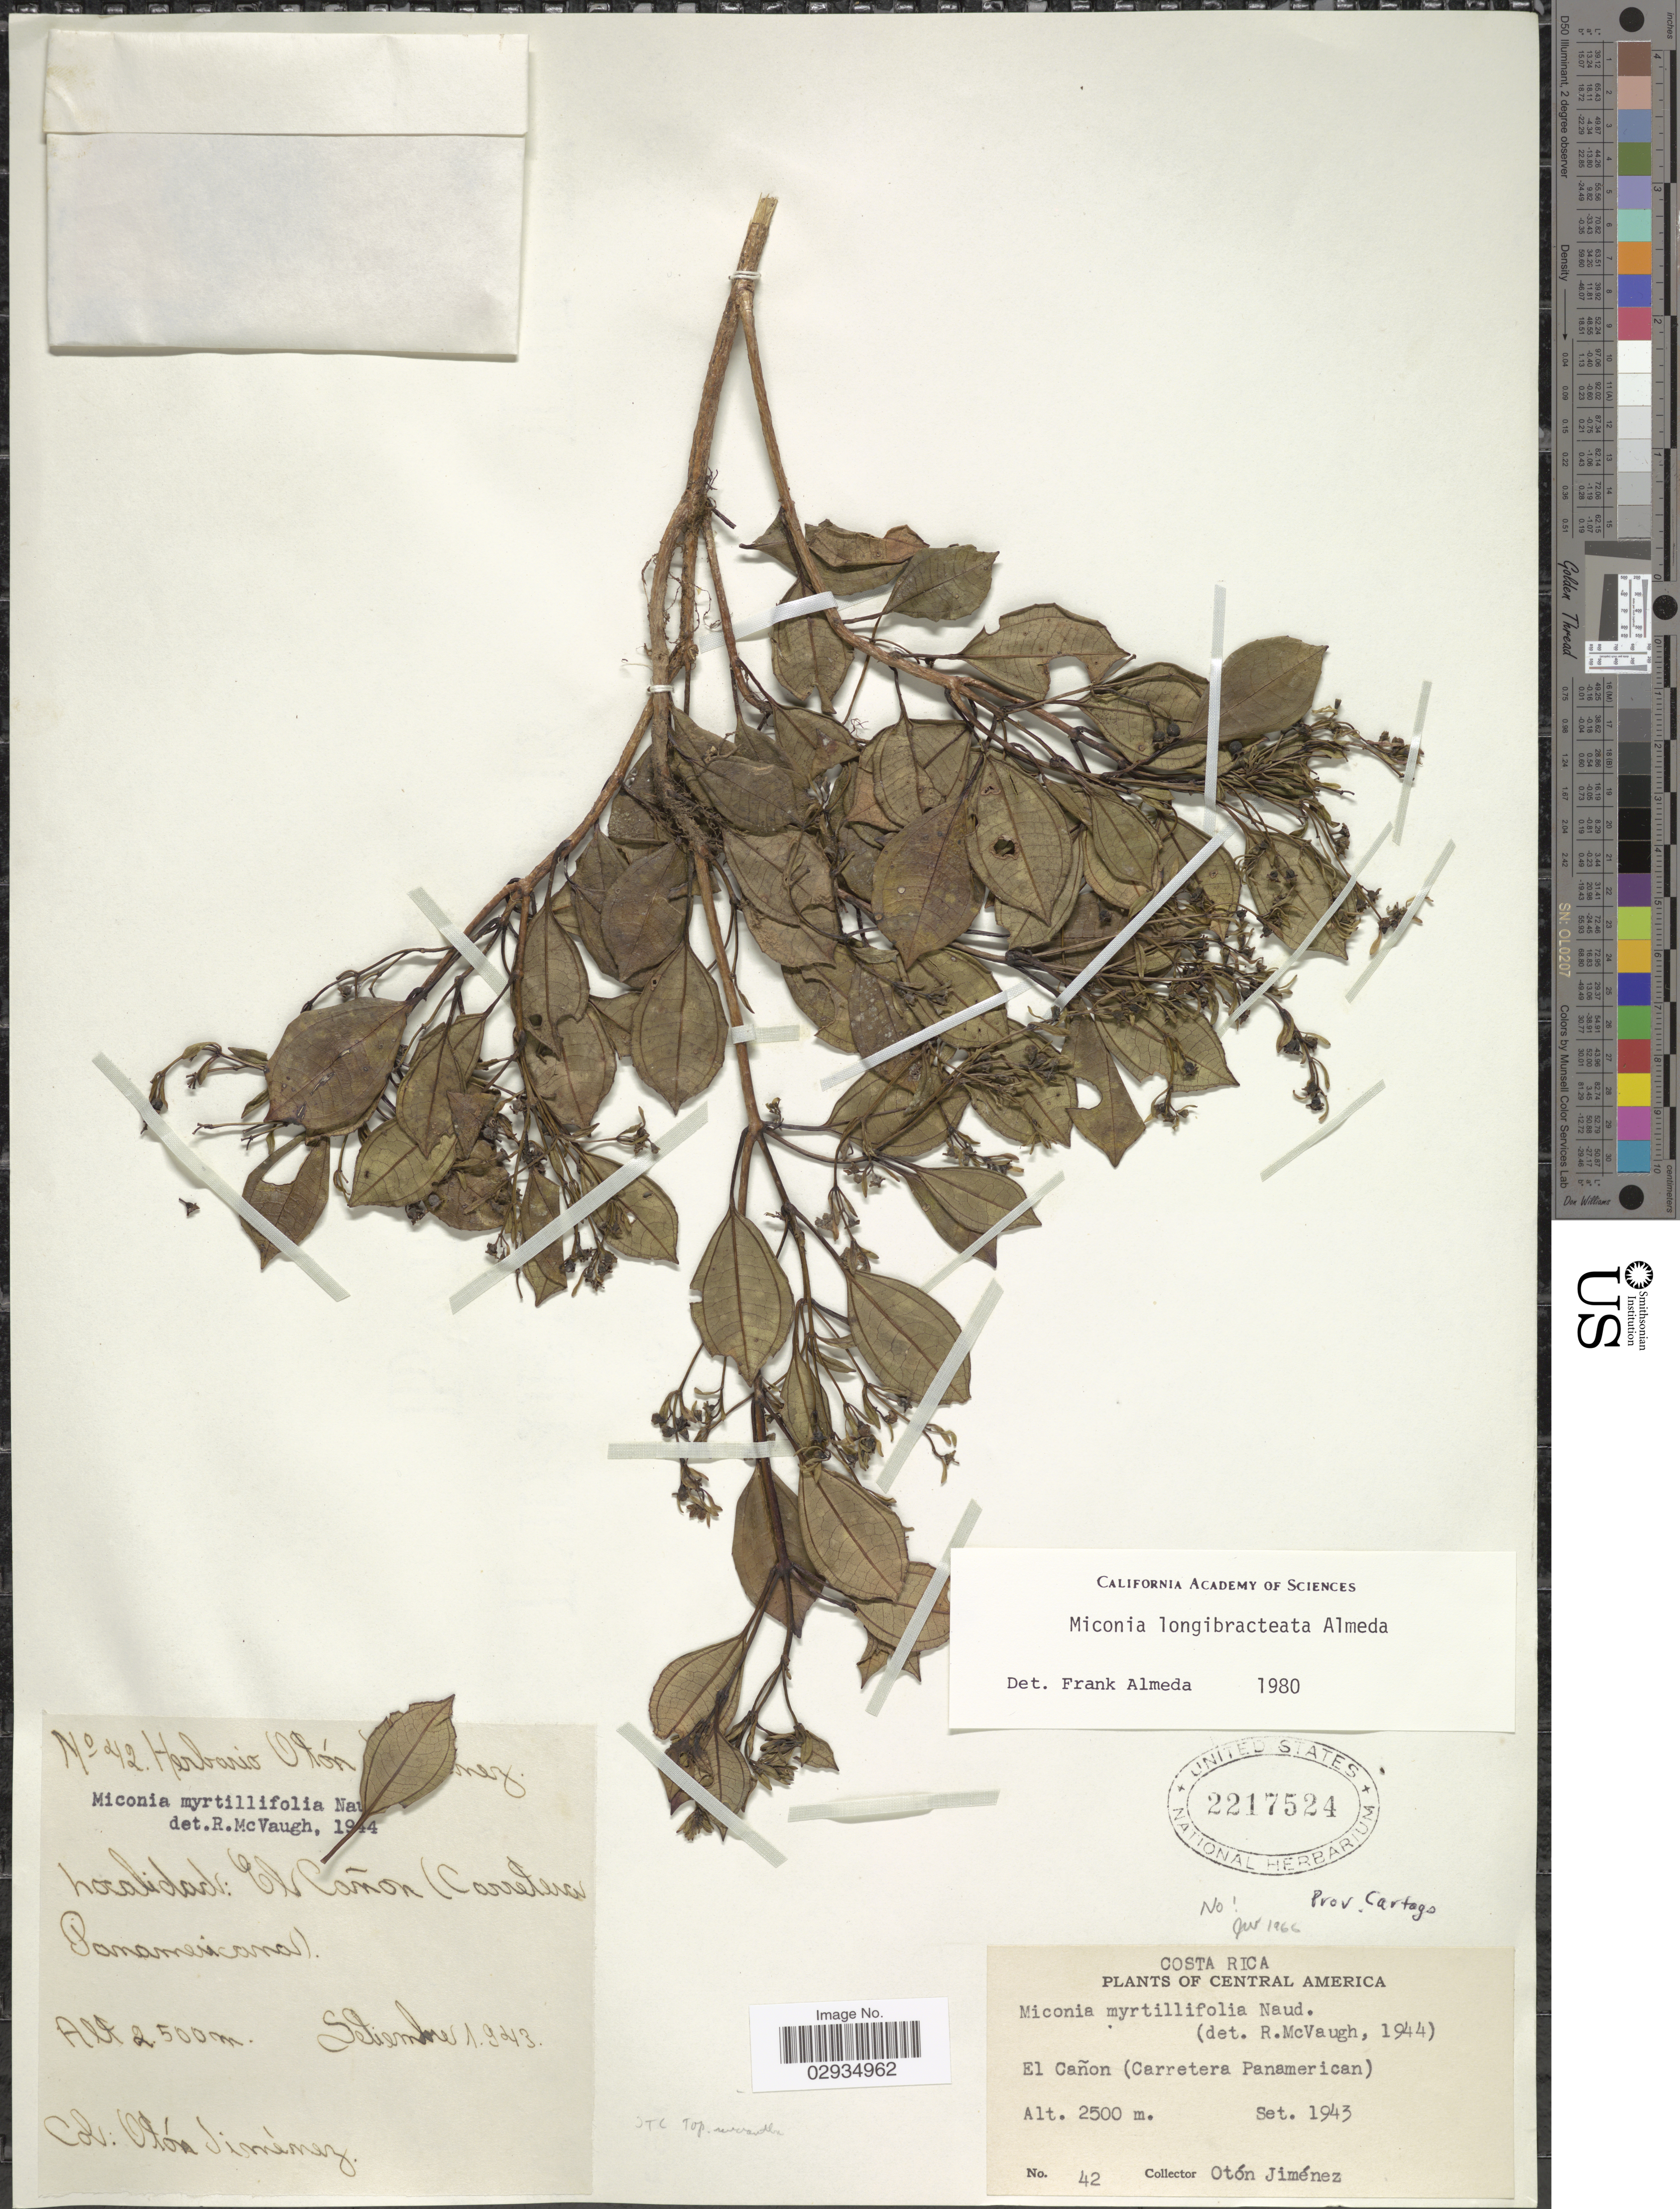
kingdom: Plantae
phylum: Tracheophyta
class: Magnoliopsida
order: Myrtales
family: Melastomataceae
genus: Miconia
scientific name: Miconia longibracteata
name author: Almeda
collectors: O. Jimenez L.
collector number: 42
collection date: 1943-09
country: Costa Rica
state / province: Cartago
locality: El Cañon (Carretera Panamercan).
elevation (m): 2500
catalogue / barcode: US 2217524